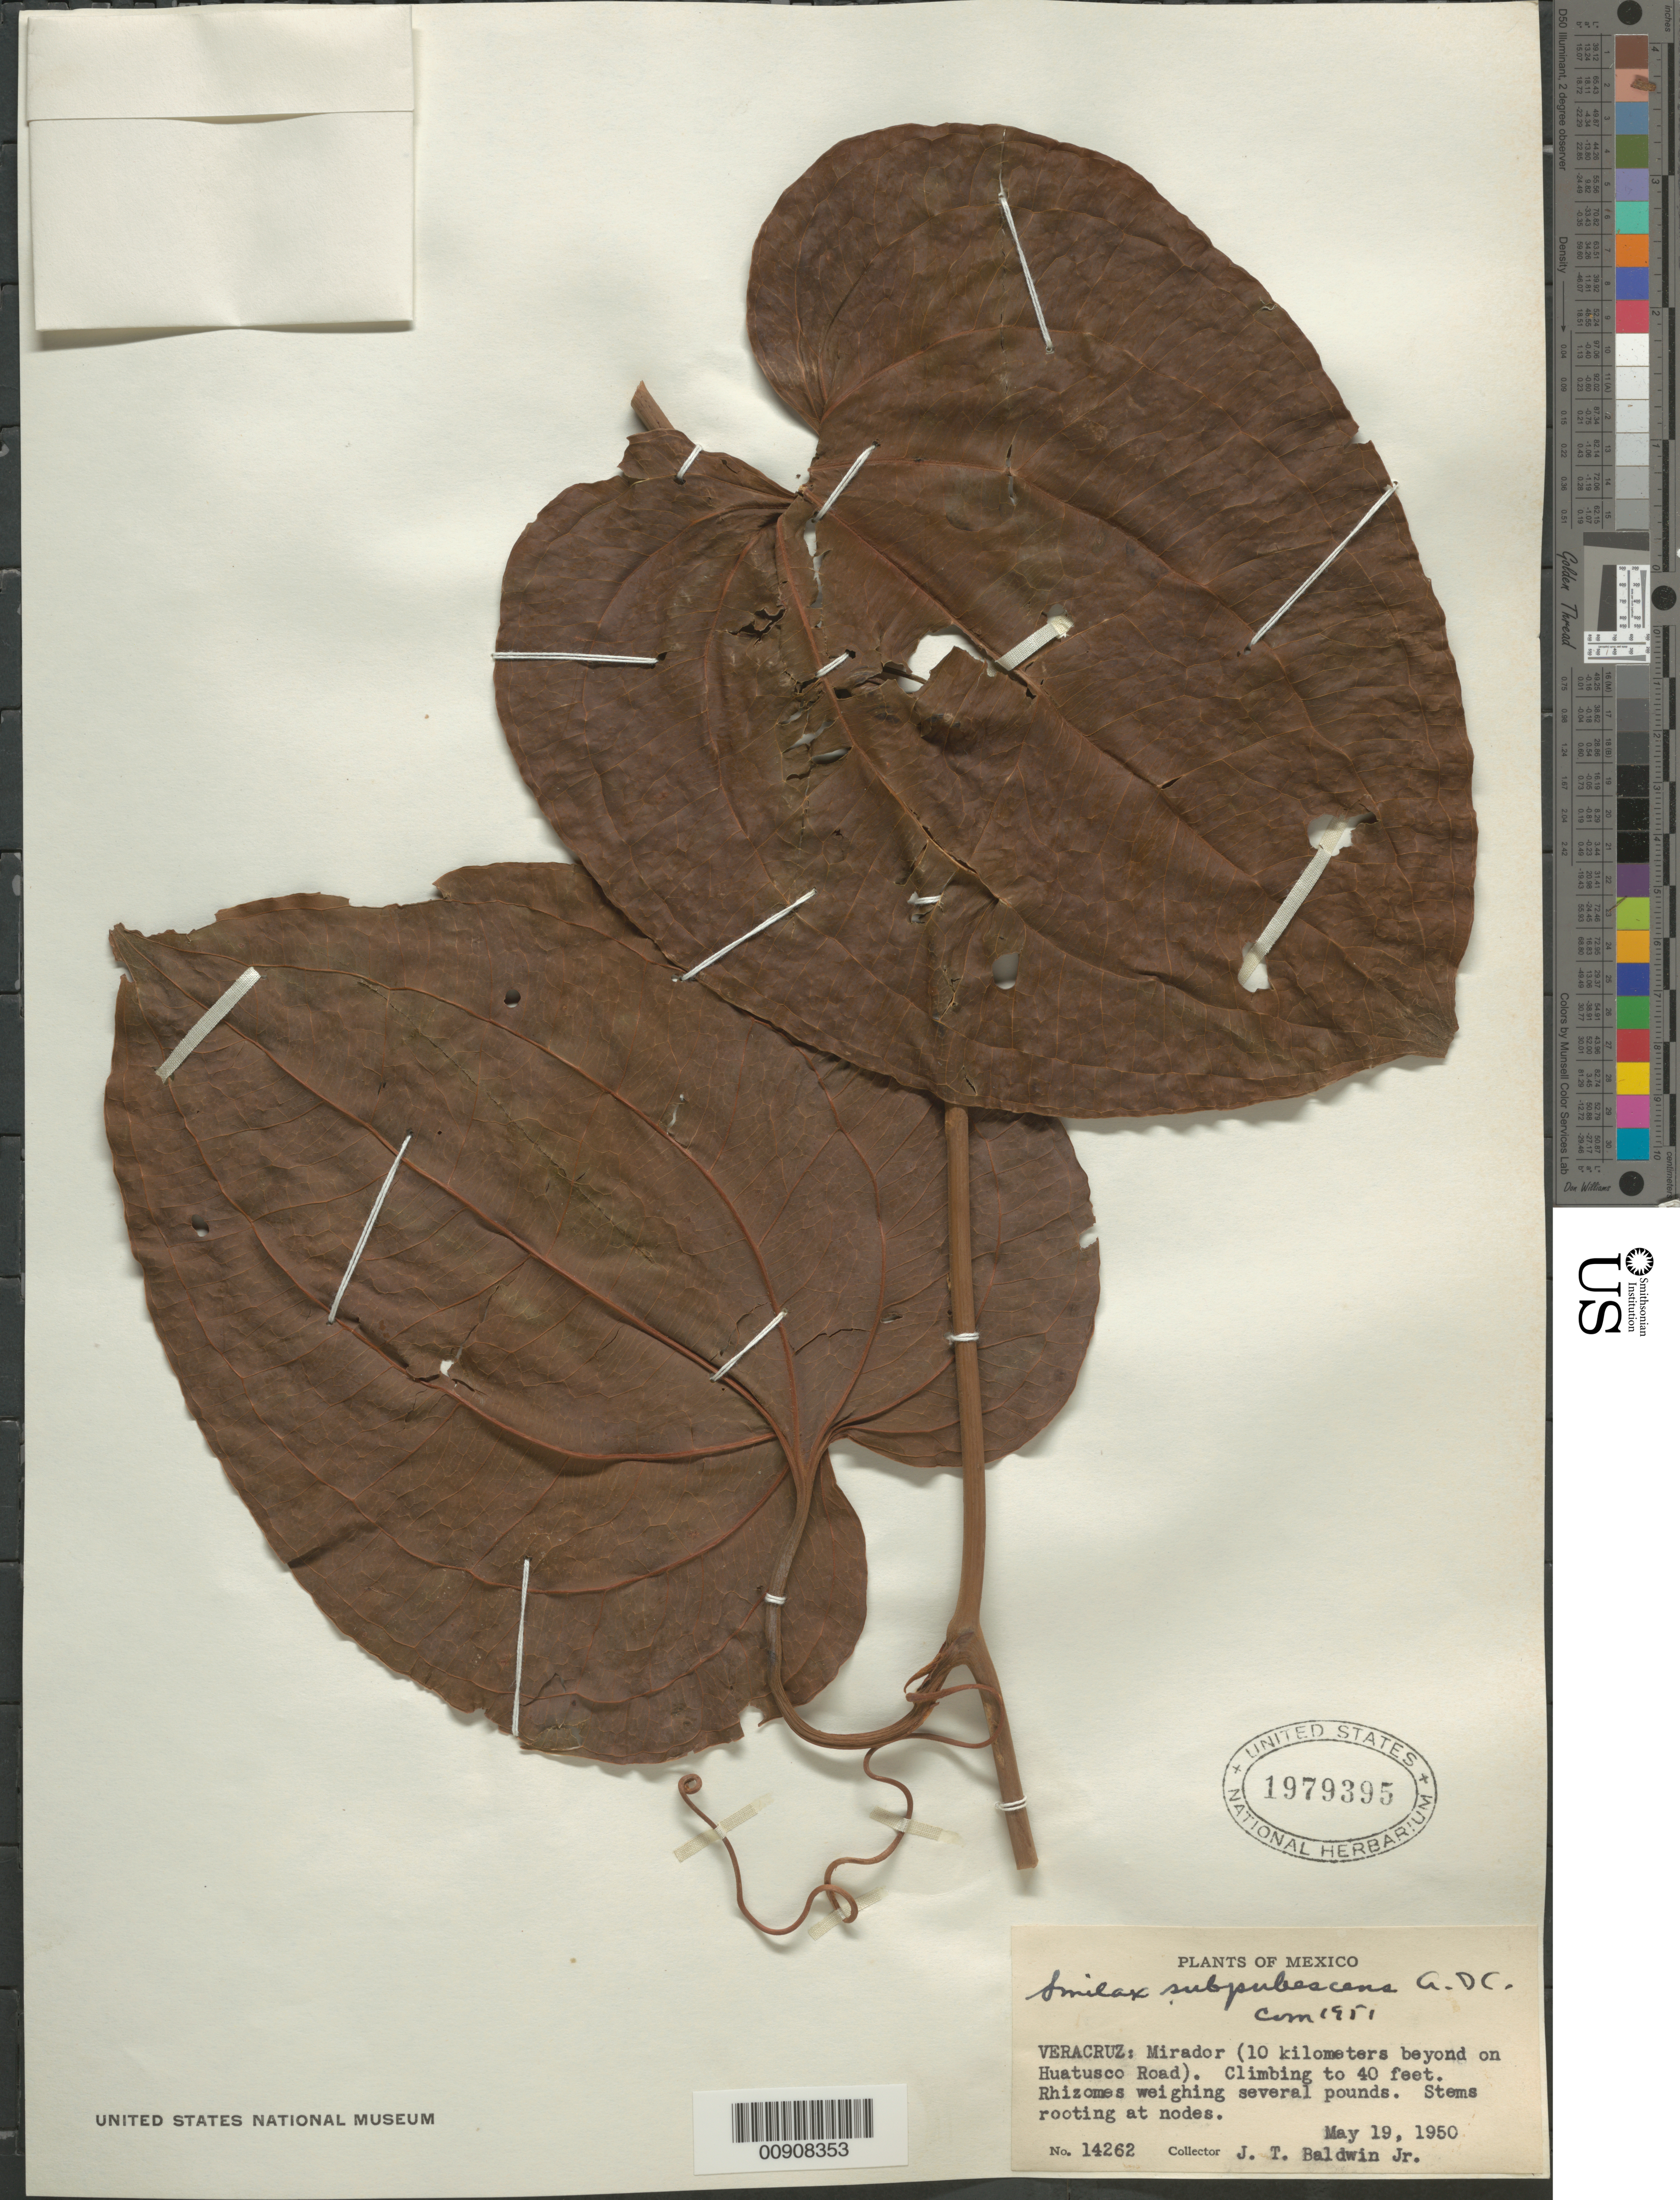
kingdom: Plantae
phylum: Tracheophyta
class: Liliopsida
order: Liliales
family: Smilacaceae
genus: Smilax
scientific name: Smilax subpubescens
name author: A. DC.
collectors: J. T. Baldwin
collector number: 14262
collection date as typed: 19 May 1950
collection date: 1950-05-19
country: Mexico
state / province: Veracruz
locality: Veracruz: Mirador (10 kilometers beyond on Huatusco Road).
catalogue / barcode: US 1979395